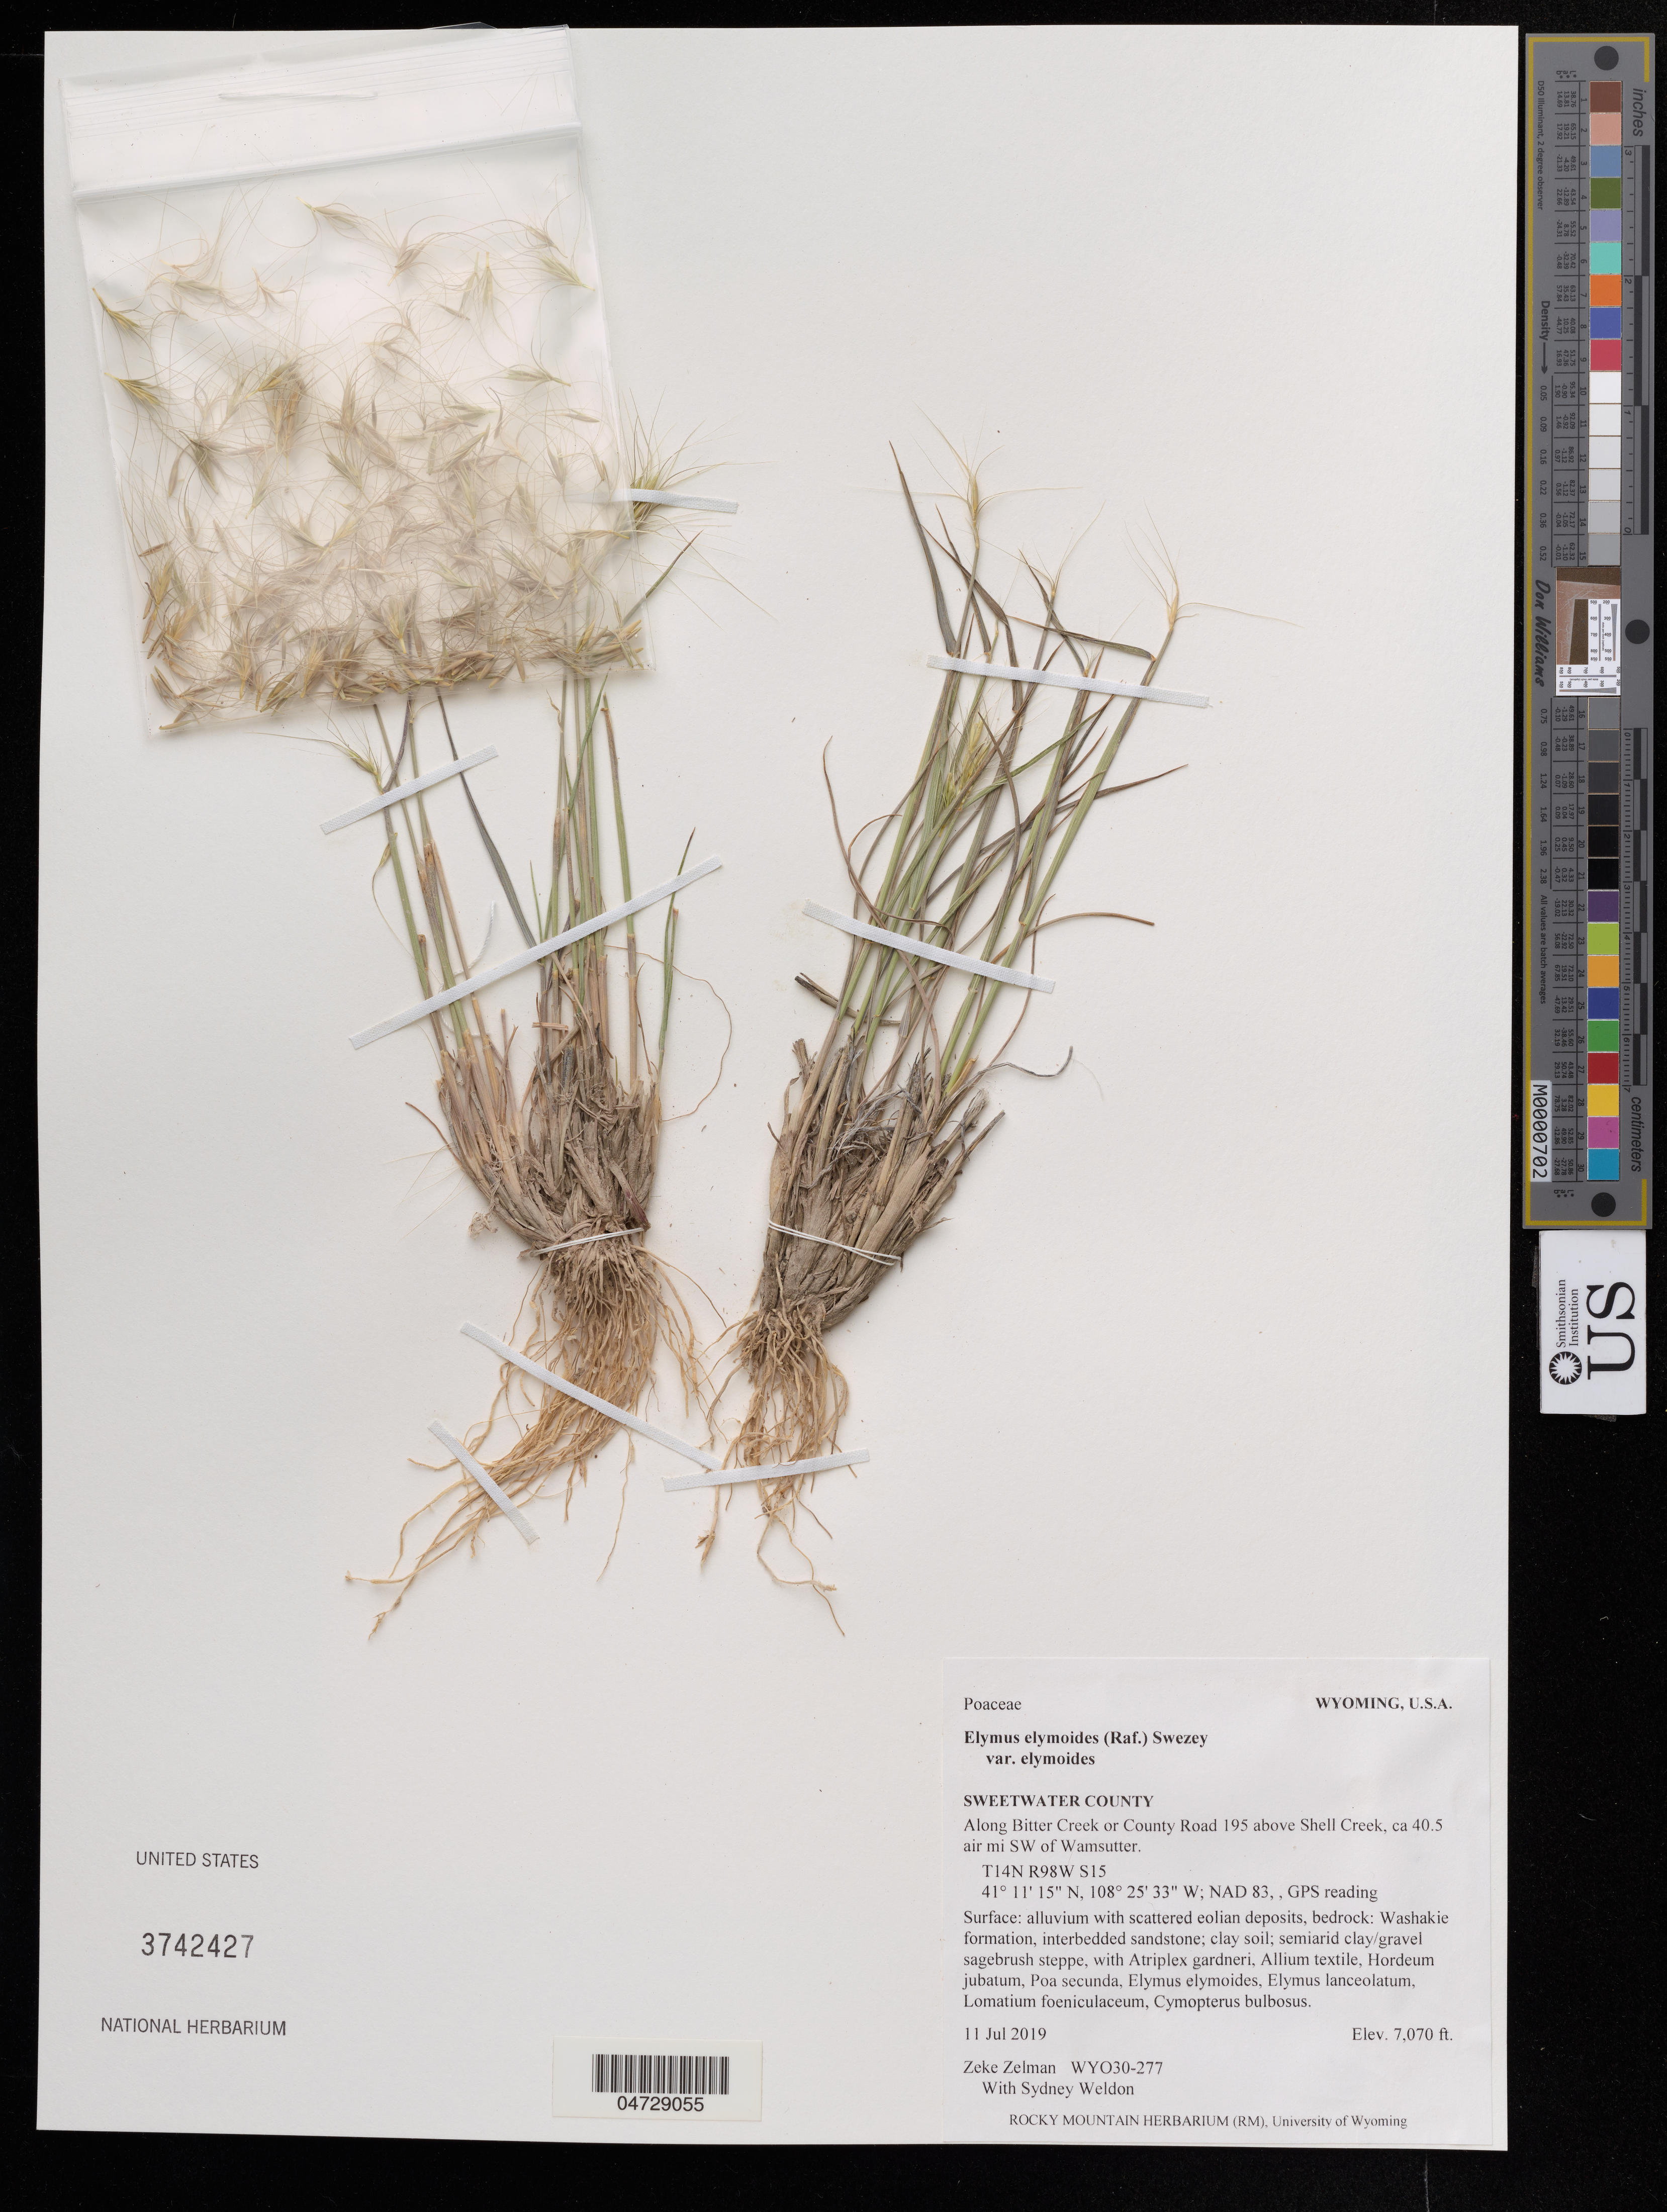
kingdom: Plantae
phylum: Tracheophyta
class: Liliopsida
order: Poales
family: Poaceae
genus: Elymus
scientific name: Elymus elymoides var. elymoides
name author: (Raf.) Swezey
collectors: Z. Zelman & S. Weldon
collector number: WYO30-277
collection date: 2019-07-11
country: United States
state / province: Wyoming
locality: Sweetwater County, Along Bitter Creek or County Road 195 above Shell creek, ca 40.5 air mi SW of Wamsutter. T14N R98W S15.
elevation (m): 2155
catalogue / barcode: US 3742427